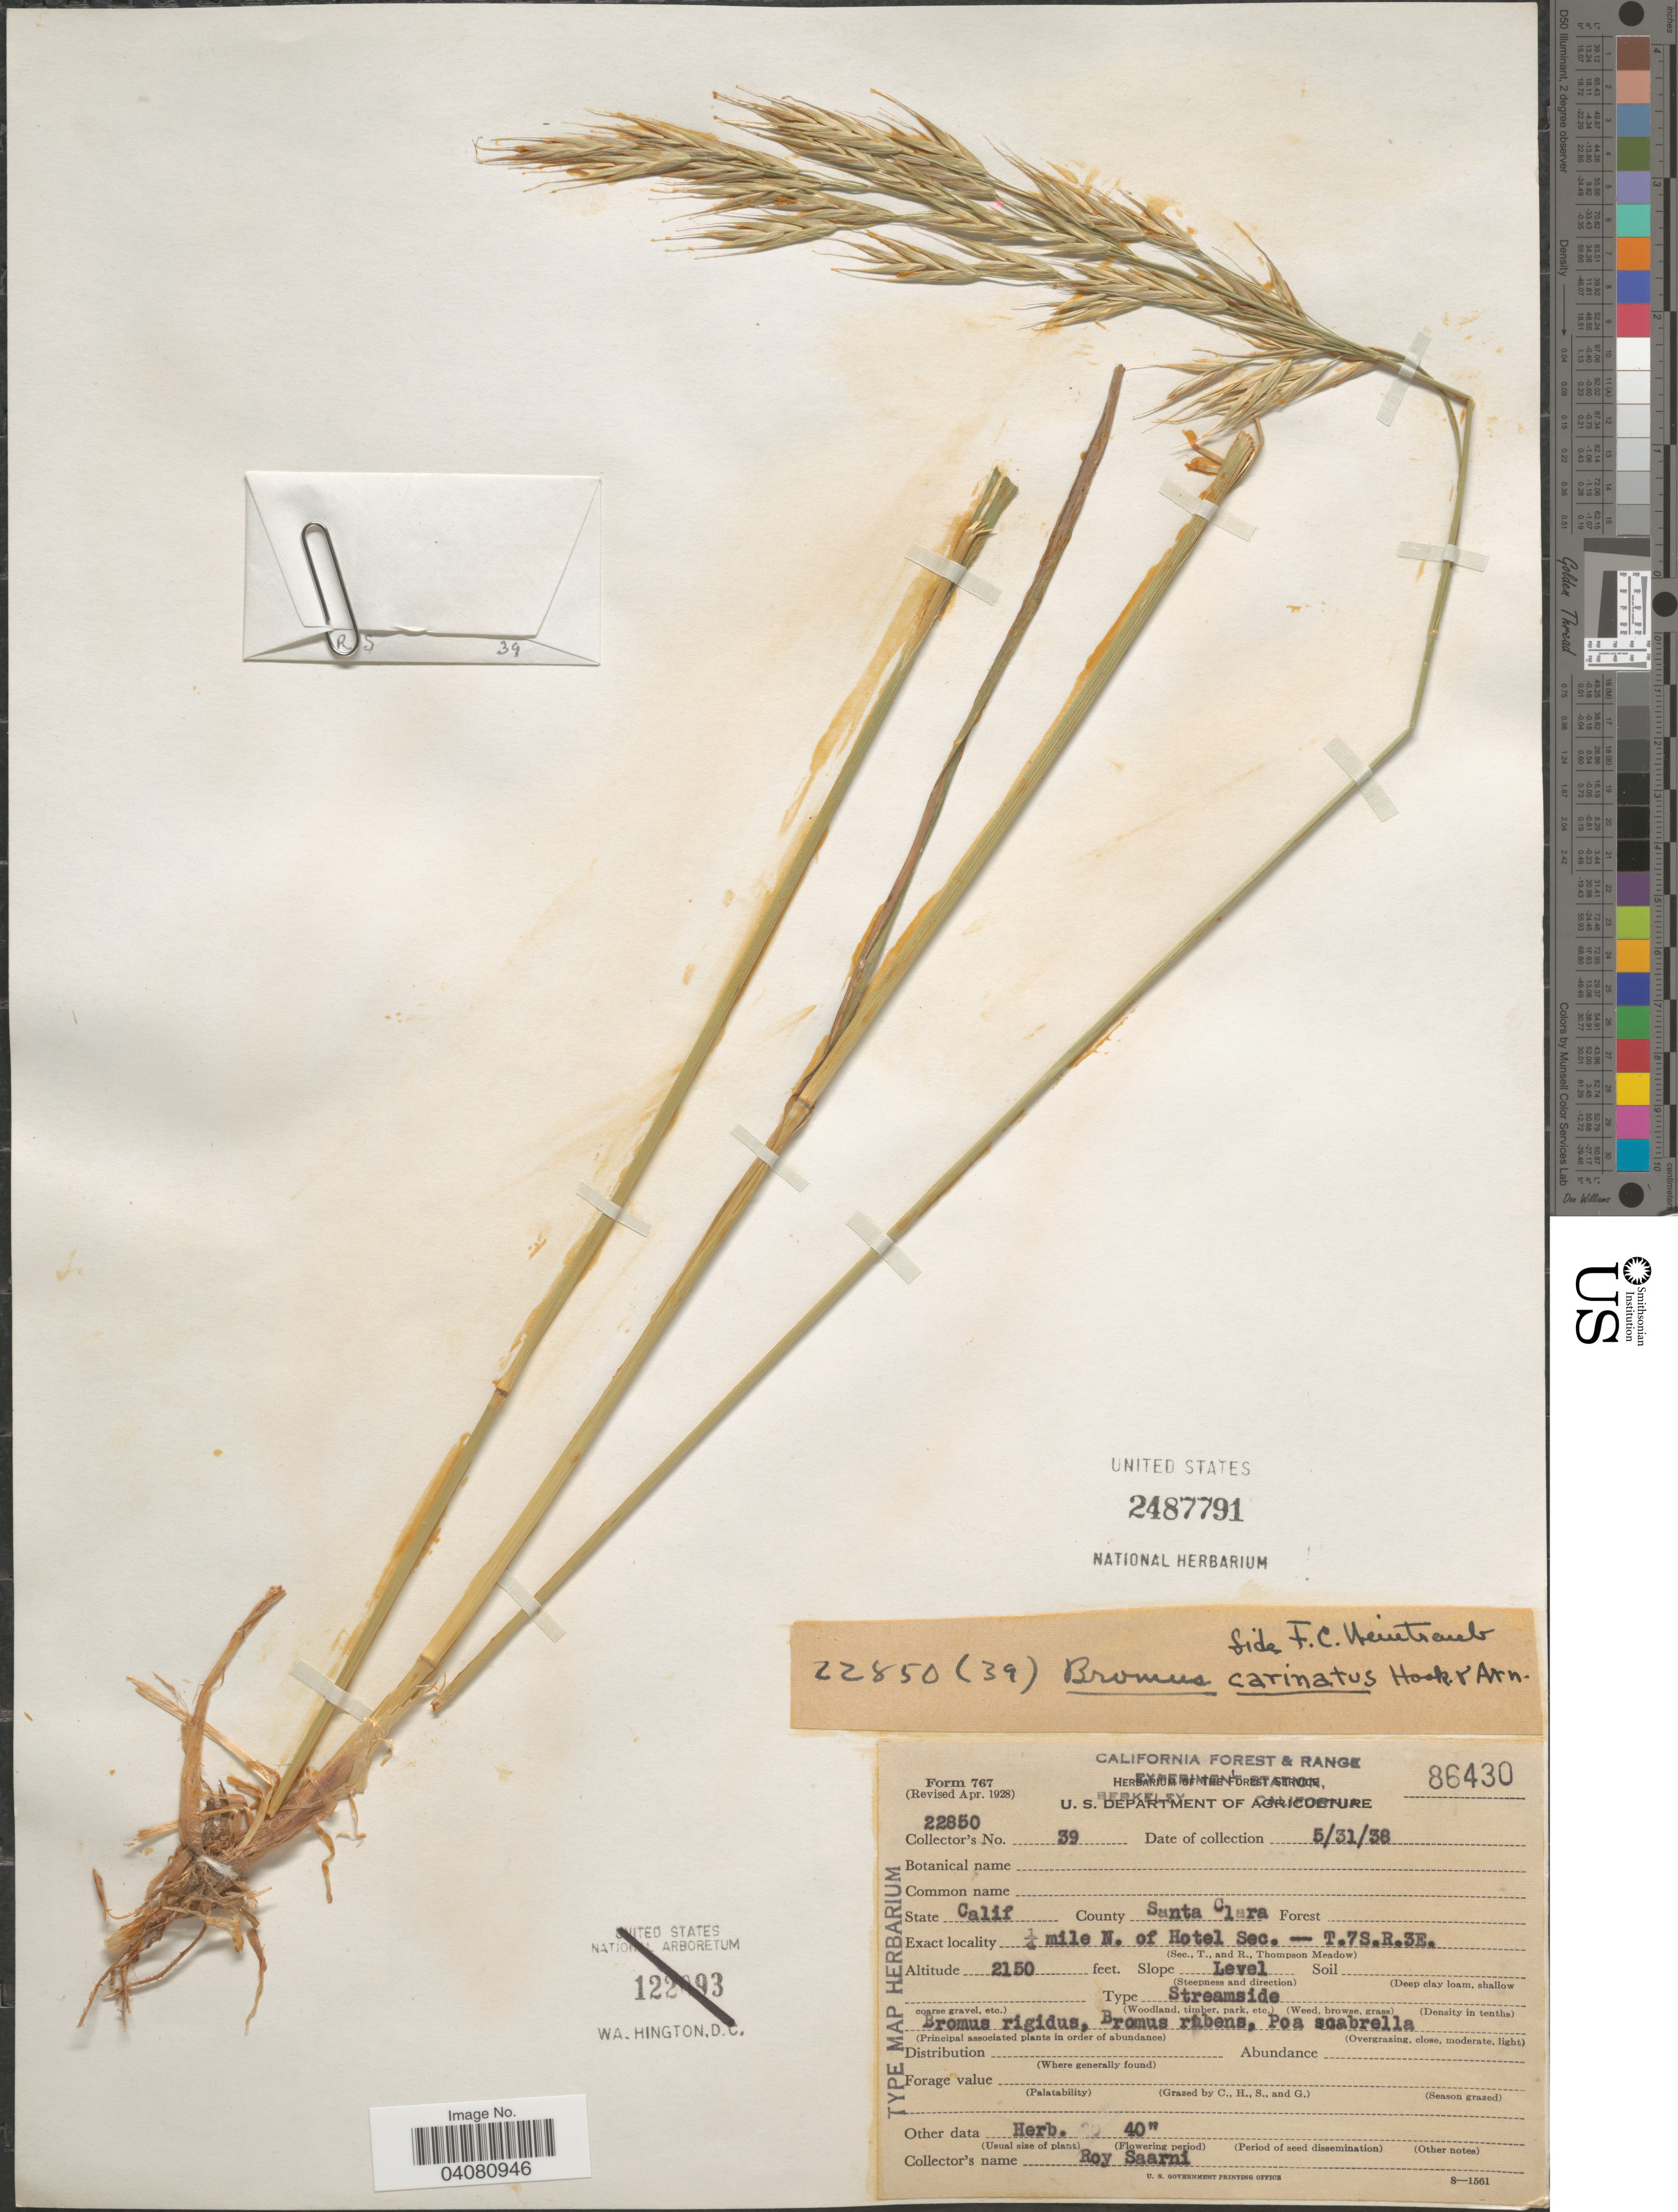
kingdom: Plantae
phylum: Tracheophyta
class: Liliopsida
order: Poales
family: Poaceae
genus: Bromus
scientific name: Bromus carinatus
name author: Hook. & Arn.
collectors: R. Saarni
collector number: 39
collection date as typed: Transcribed d/m/y: 31/5/38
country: United States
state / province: California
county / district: Santa Clara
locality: County Santa Clara. 1/4 mile N. of Hotel Sec. - T.7S.R.3E.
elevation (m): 655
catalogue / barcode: US 2487791